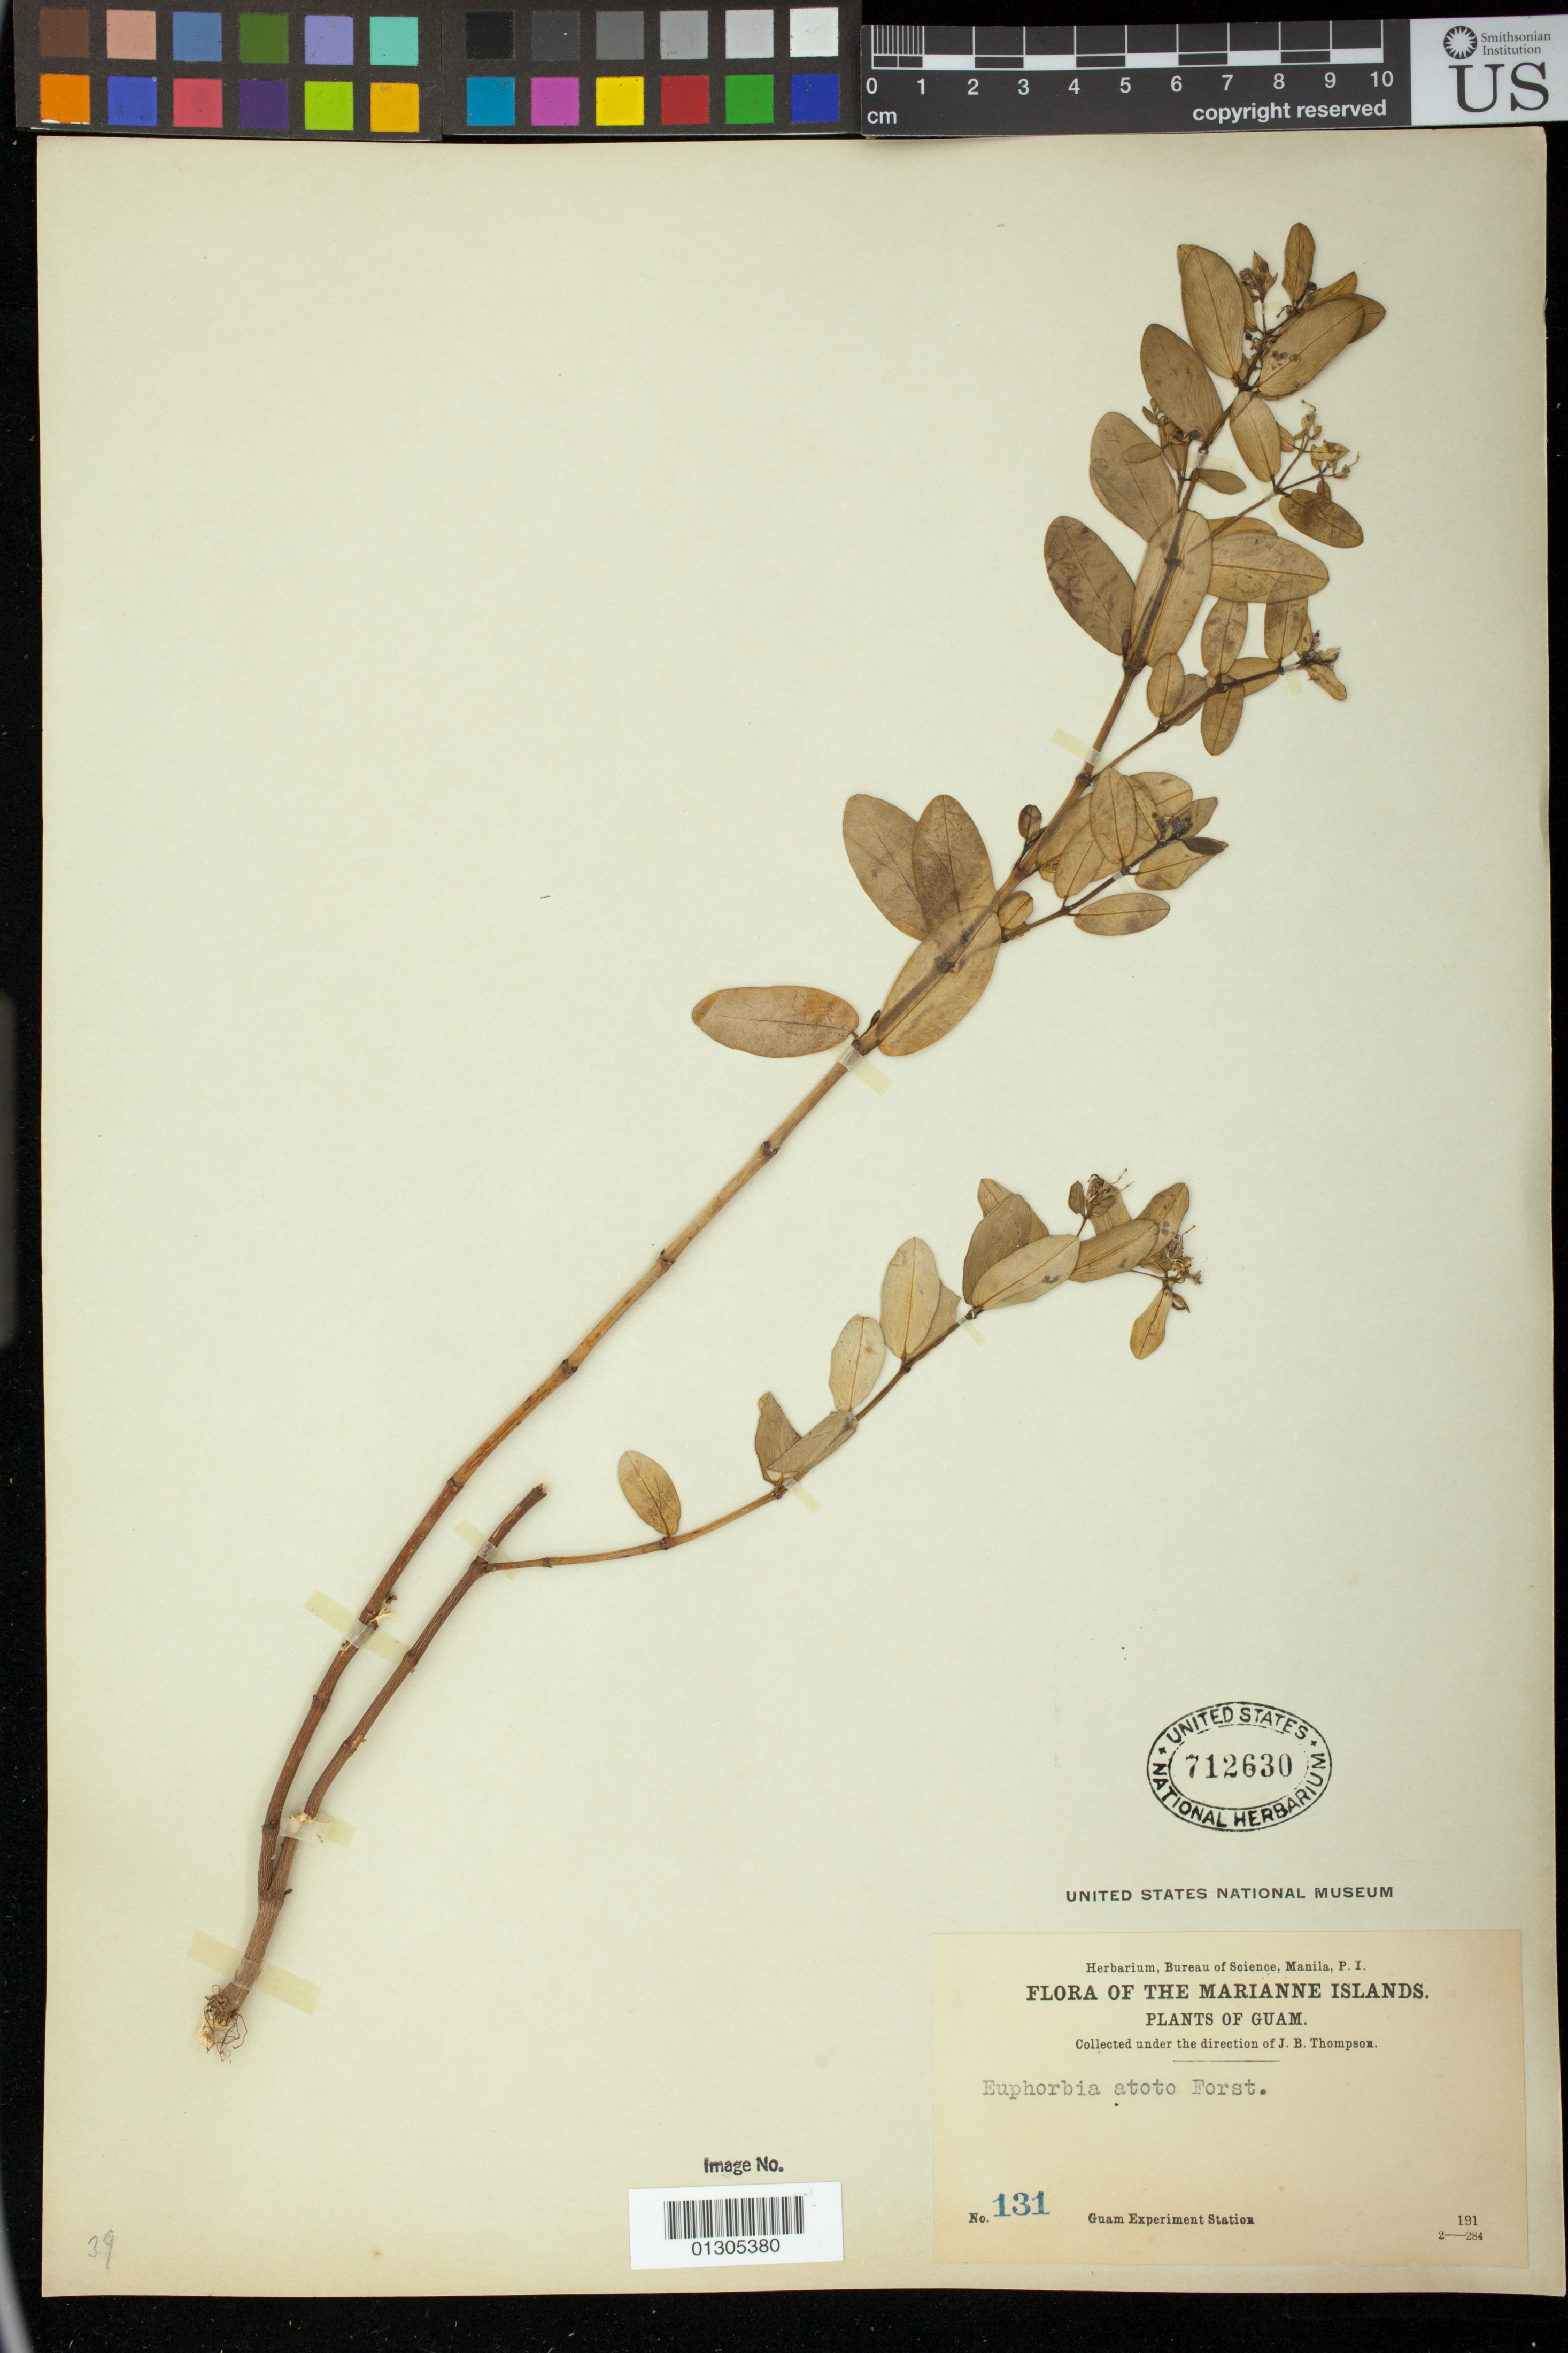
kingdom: Plantae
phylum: Tracheophyta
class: Magnoliopsida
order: Malpighiales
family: Euphorbiaceae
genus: Euphorbia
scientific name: Euphorbia chamissonis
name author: (Klotzsch ex Klotzsch & Garcke) Boiss.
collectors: J. B. Thompson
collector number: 131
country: Guam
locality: Marianne Islands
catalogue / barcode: US 712630